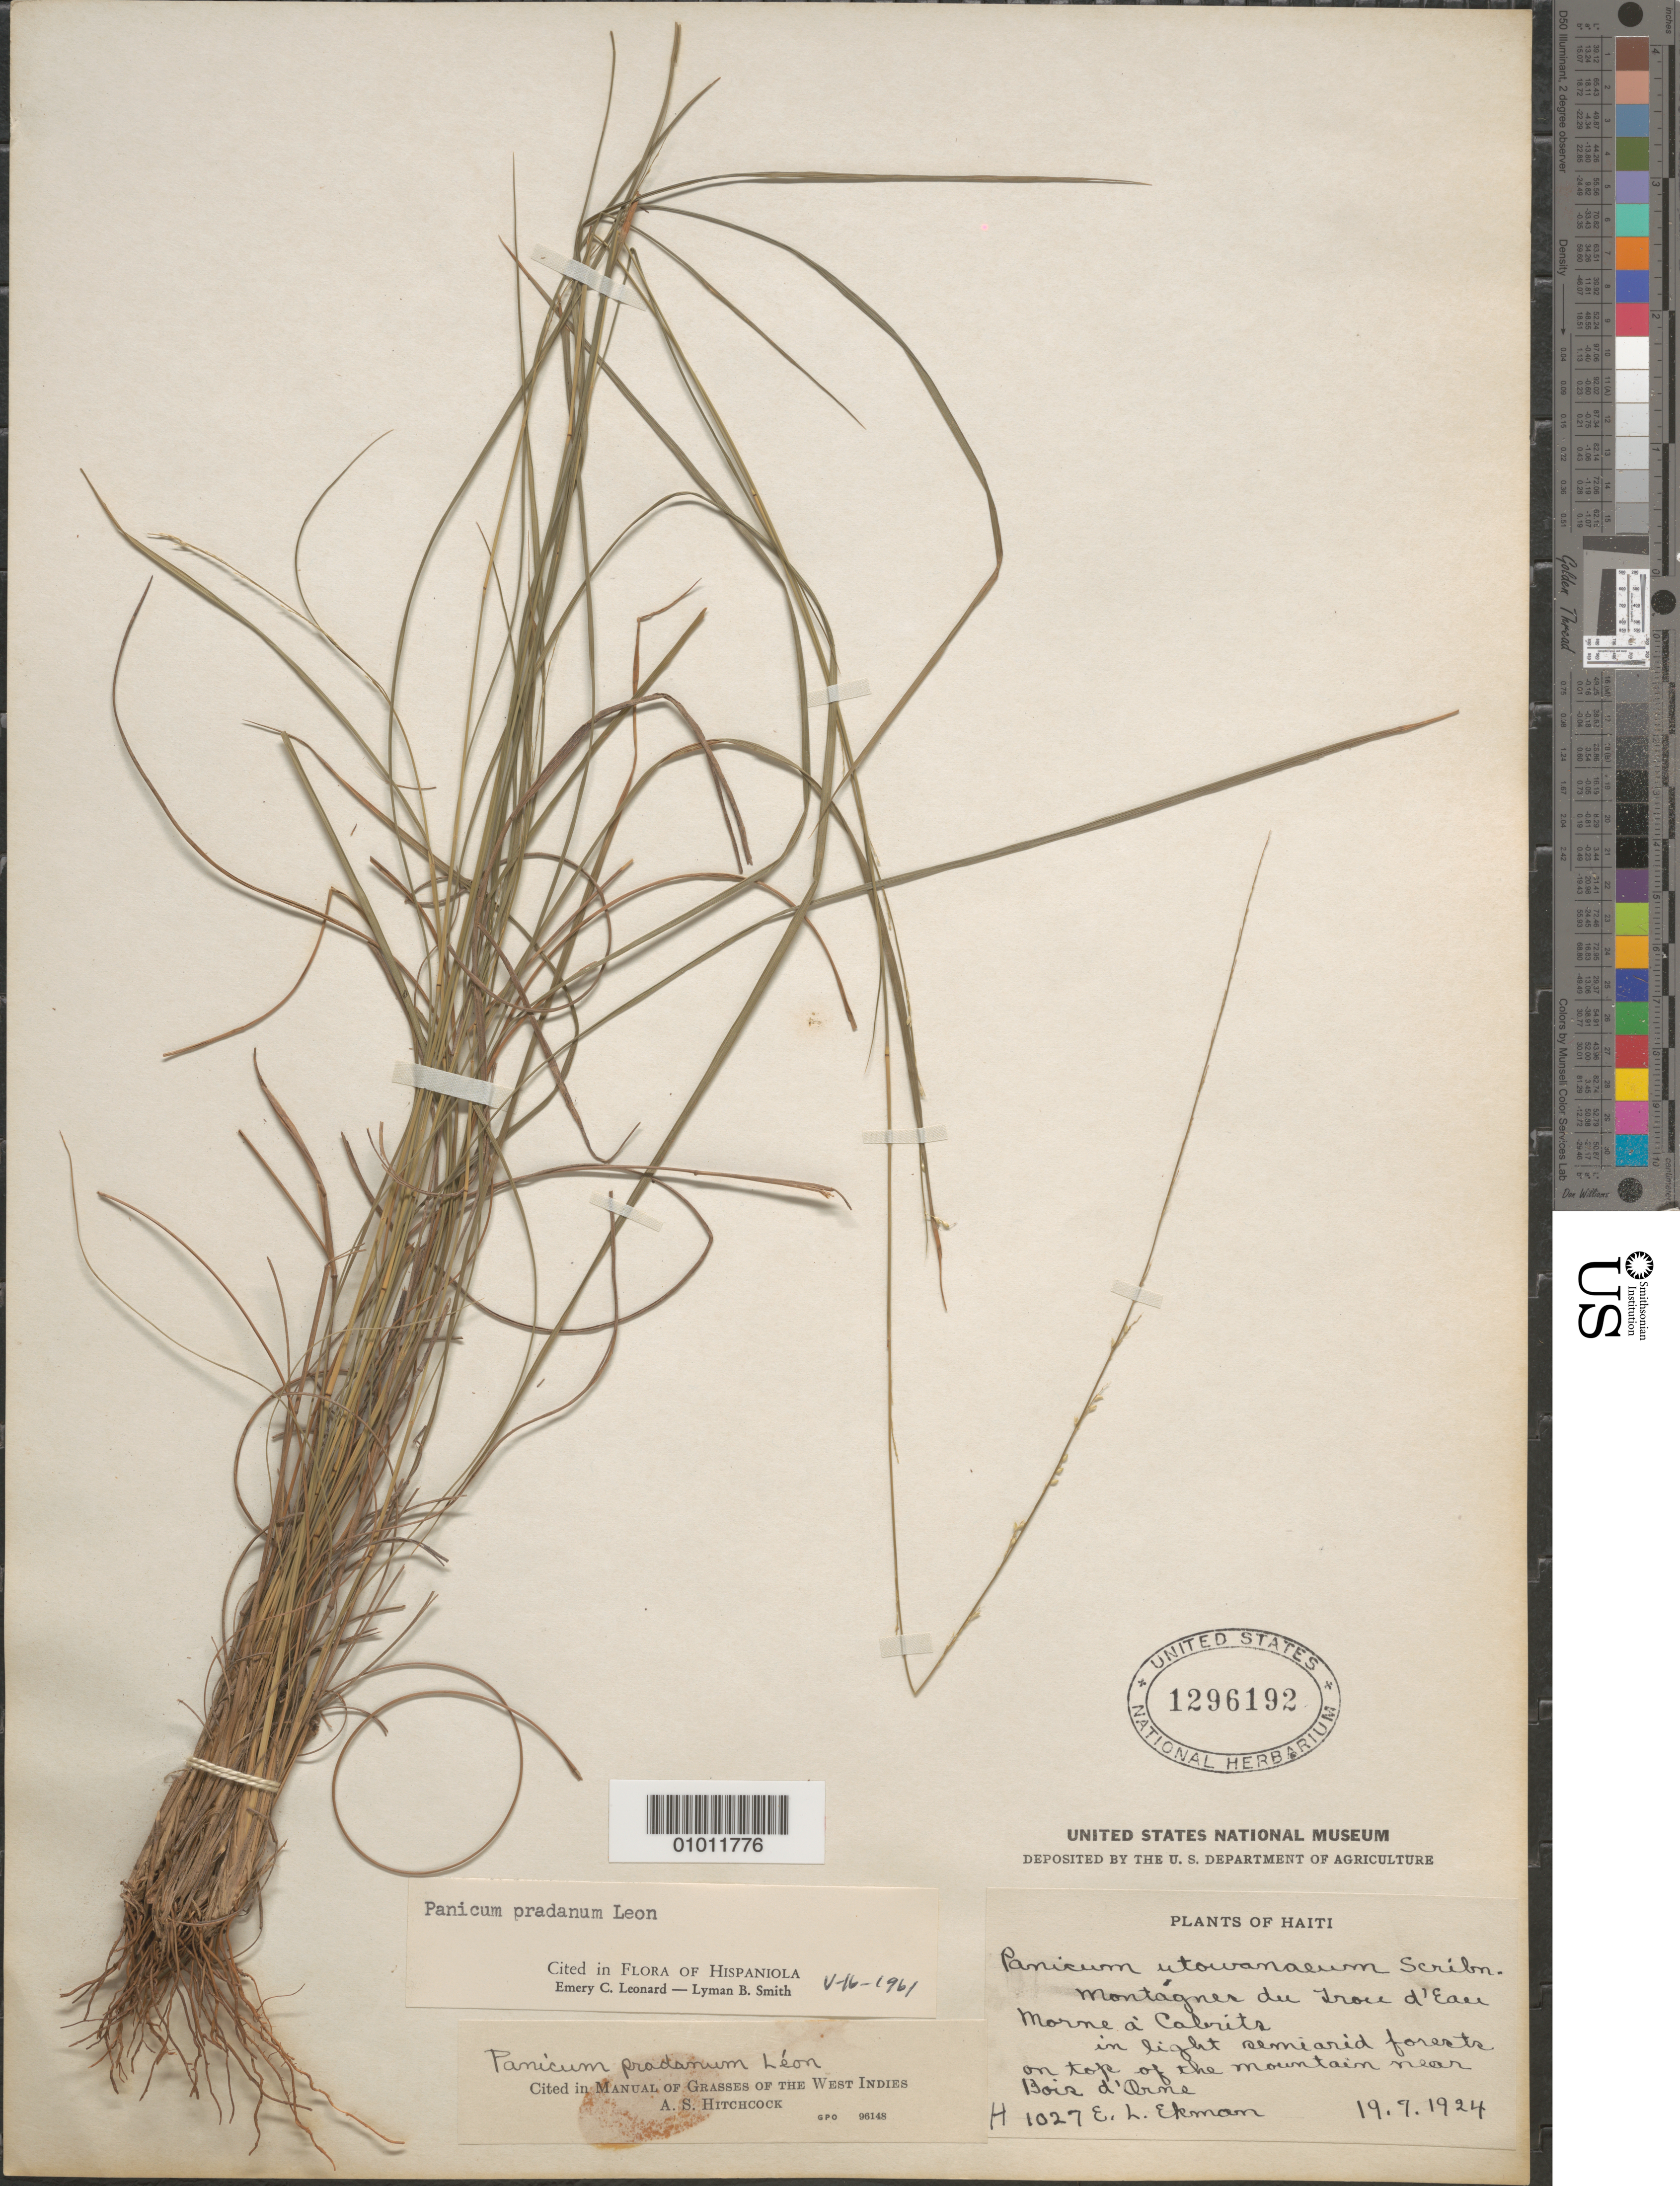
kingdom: Plantae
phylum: Tracheophyta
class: Liliopsida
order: Poales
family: Poaceae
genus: Panicum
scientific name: Panicum pradanum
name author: León ex Hitchc.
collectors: E. L. Ekman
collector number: H 1027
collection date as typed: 19 Jul 1924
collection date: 1924-07-19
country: Haiti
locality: Montagnes du Iroie d'Eau, Morne a Cabrits, near Bois d'Arne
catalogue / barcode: US 1296192